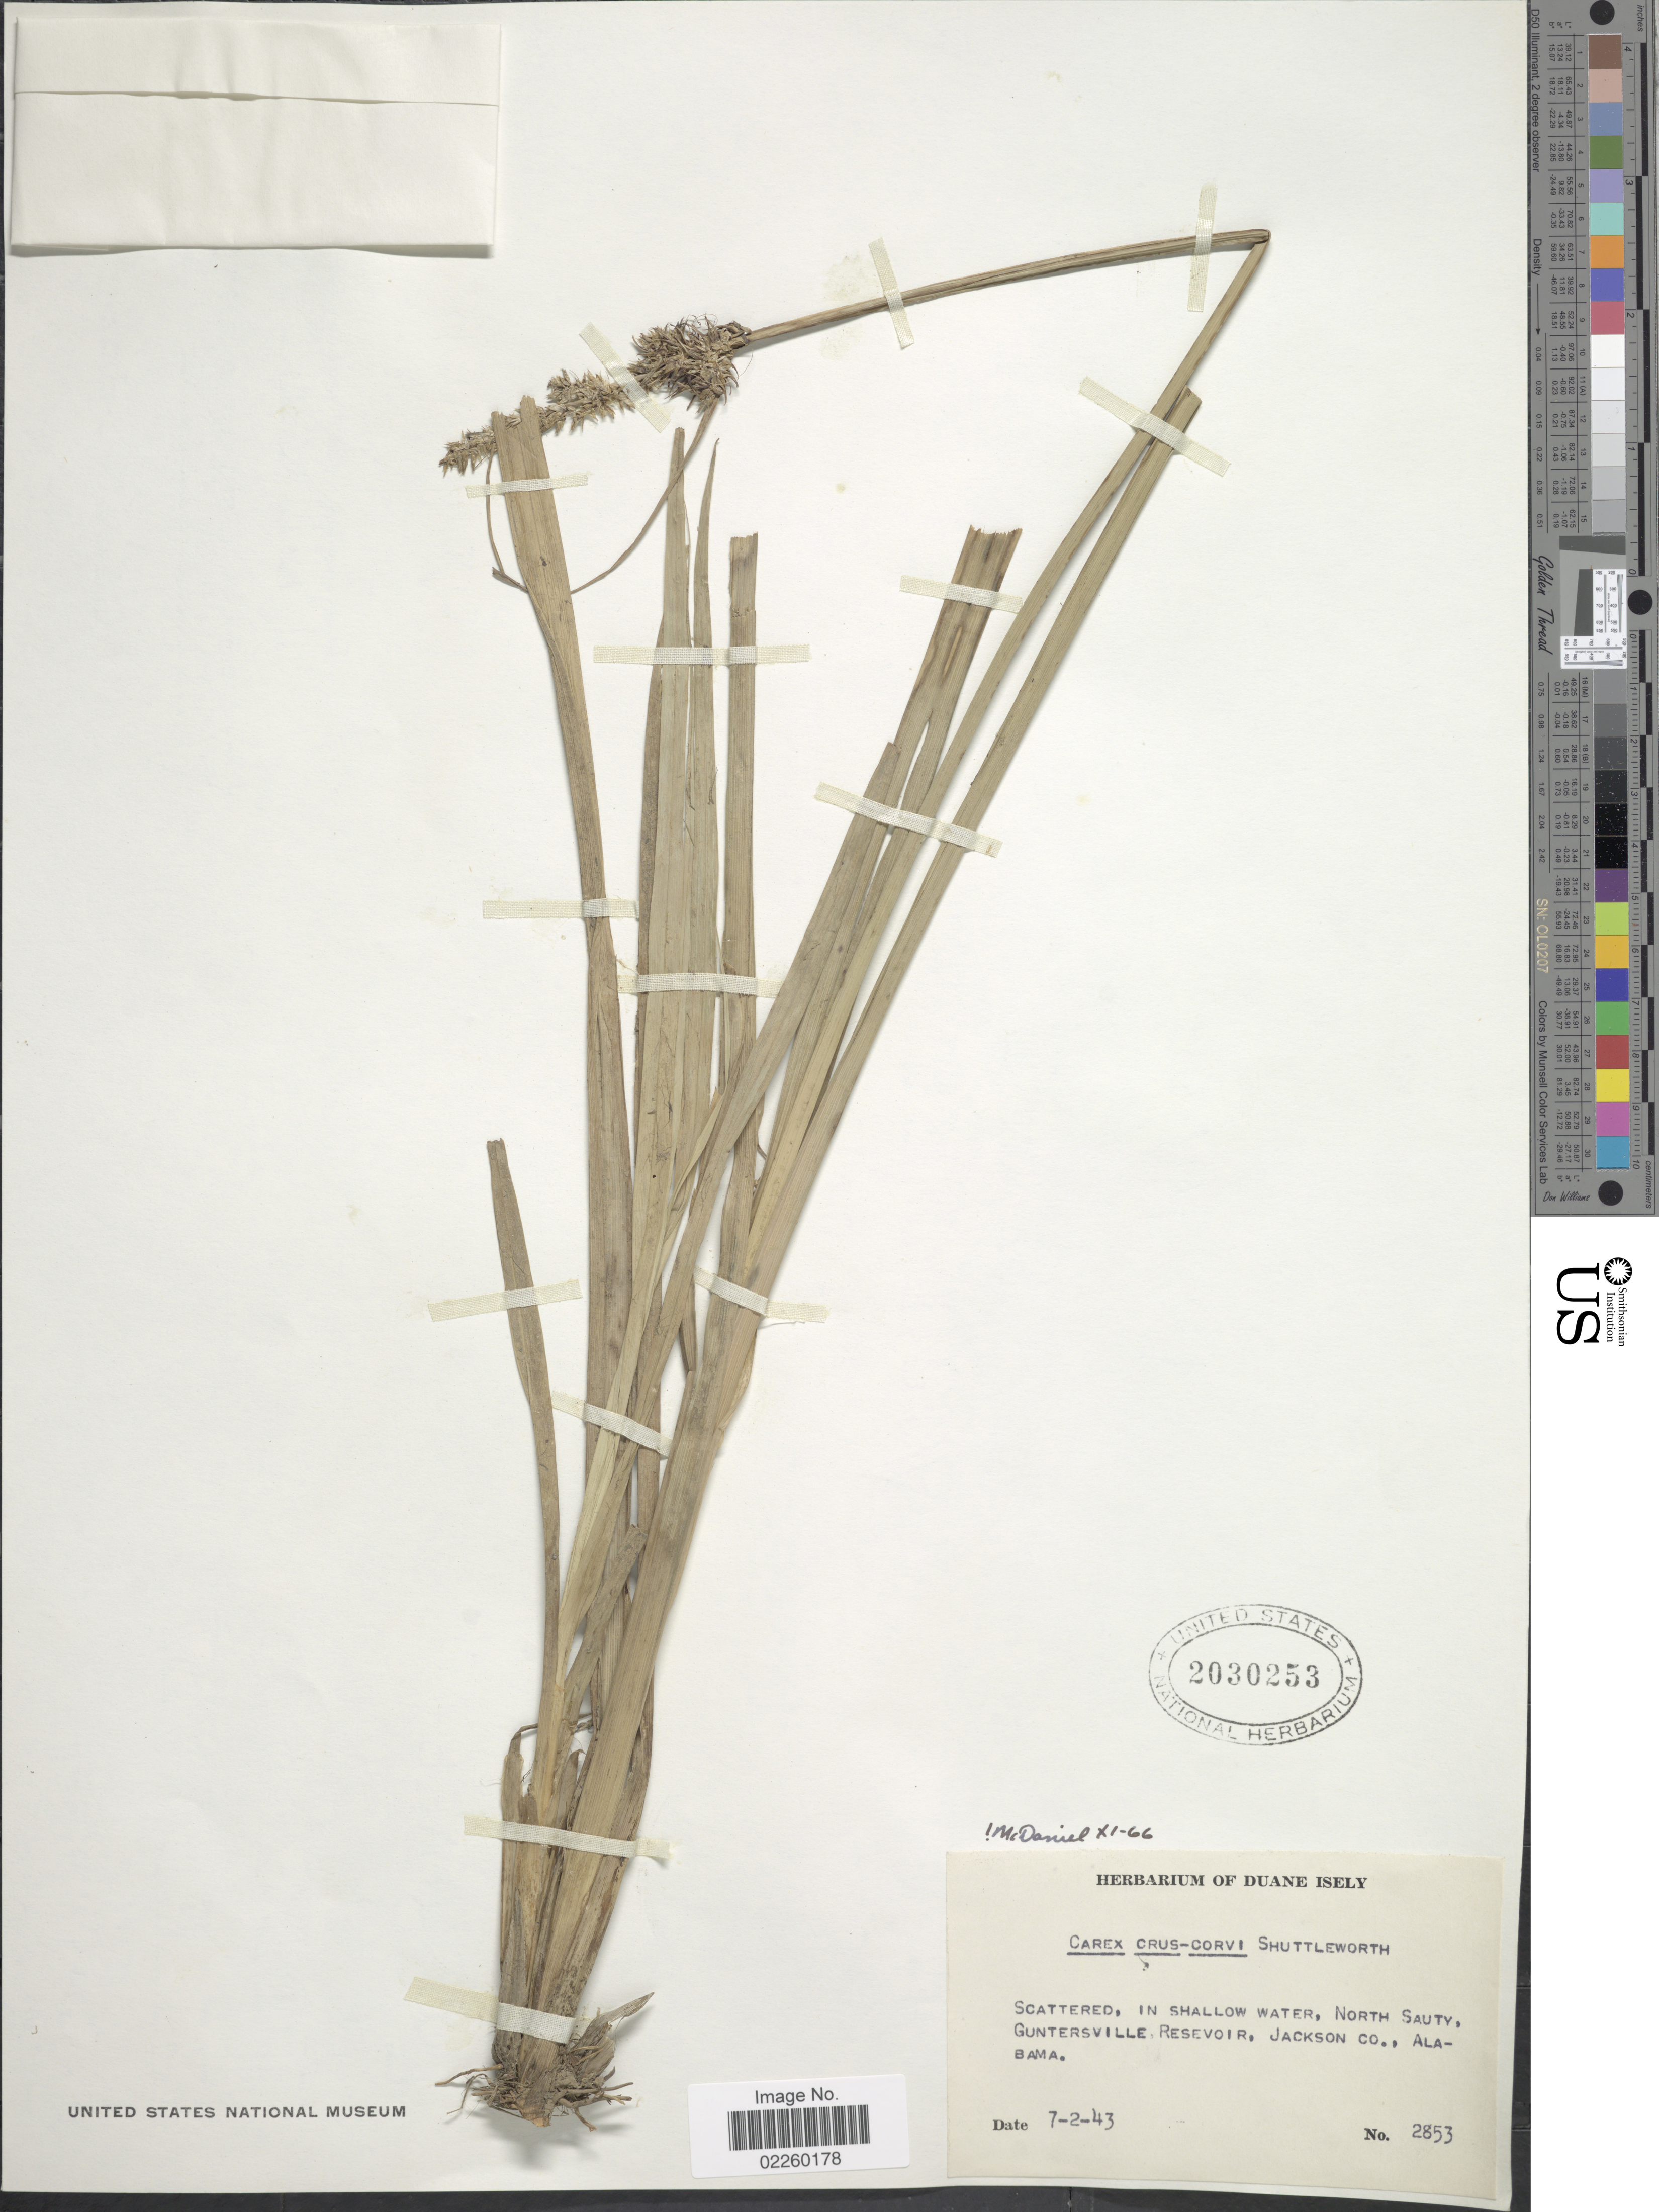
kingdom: Plantae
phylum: Tracheophyta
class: Liliopsida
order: Poales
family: Cyperaceae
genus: Carex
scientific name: Carex crus-corvi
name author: Shuttlew. ex Kunze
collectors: ex. herb. Duane Isely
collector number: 2853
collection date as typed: Transcribed d/m/y: 2/7/43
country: United States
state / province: Alabama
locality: North Sauty, Guntersville Reservoir, Jackson Co.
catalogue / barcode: US 2030253